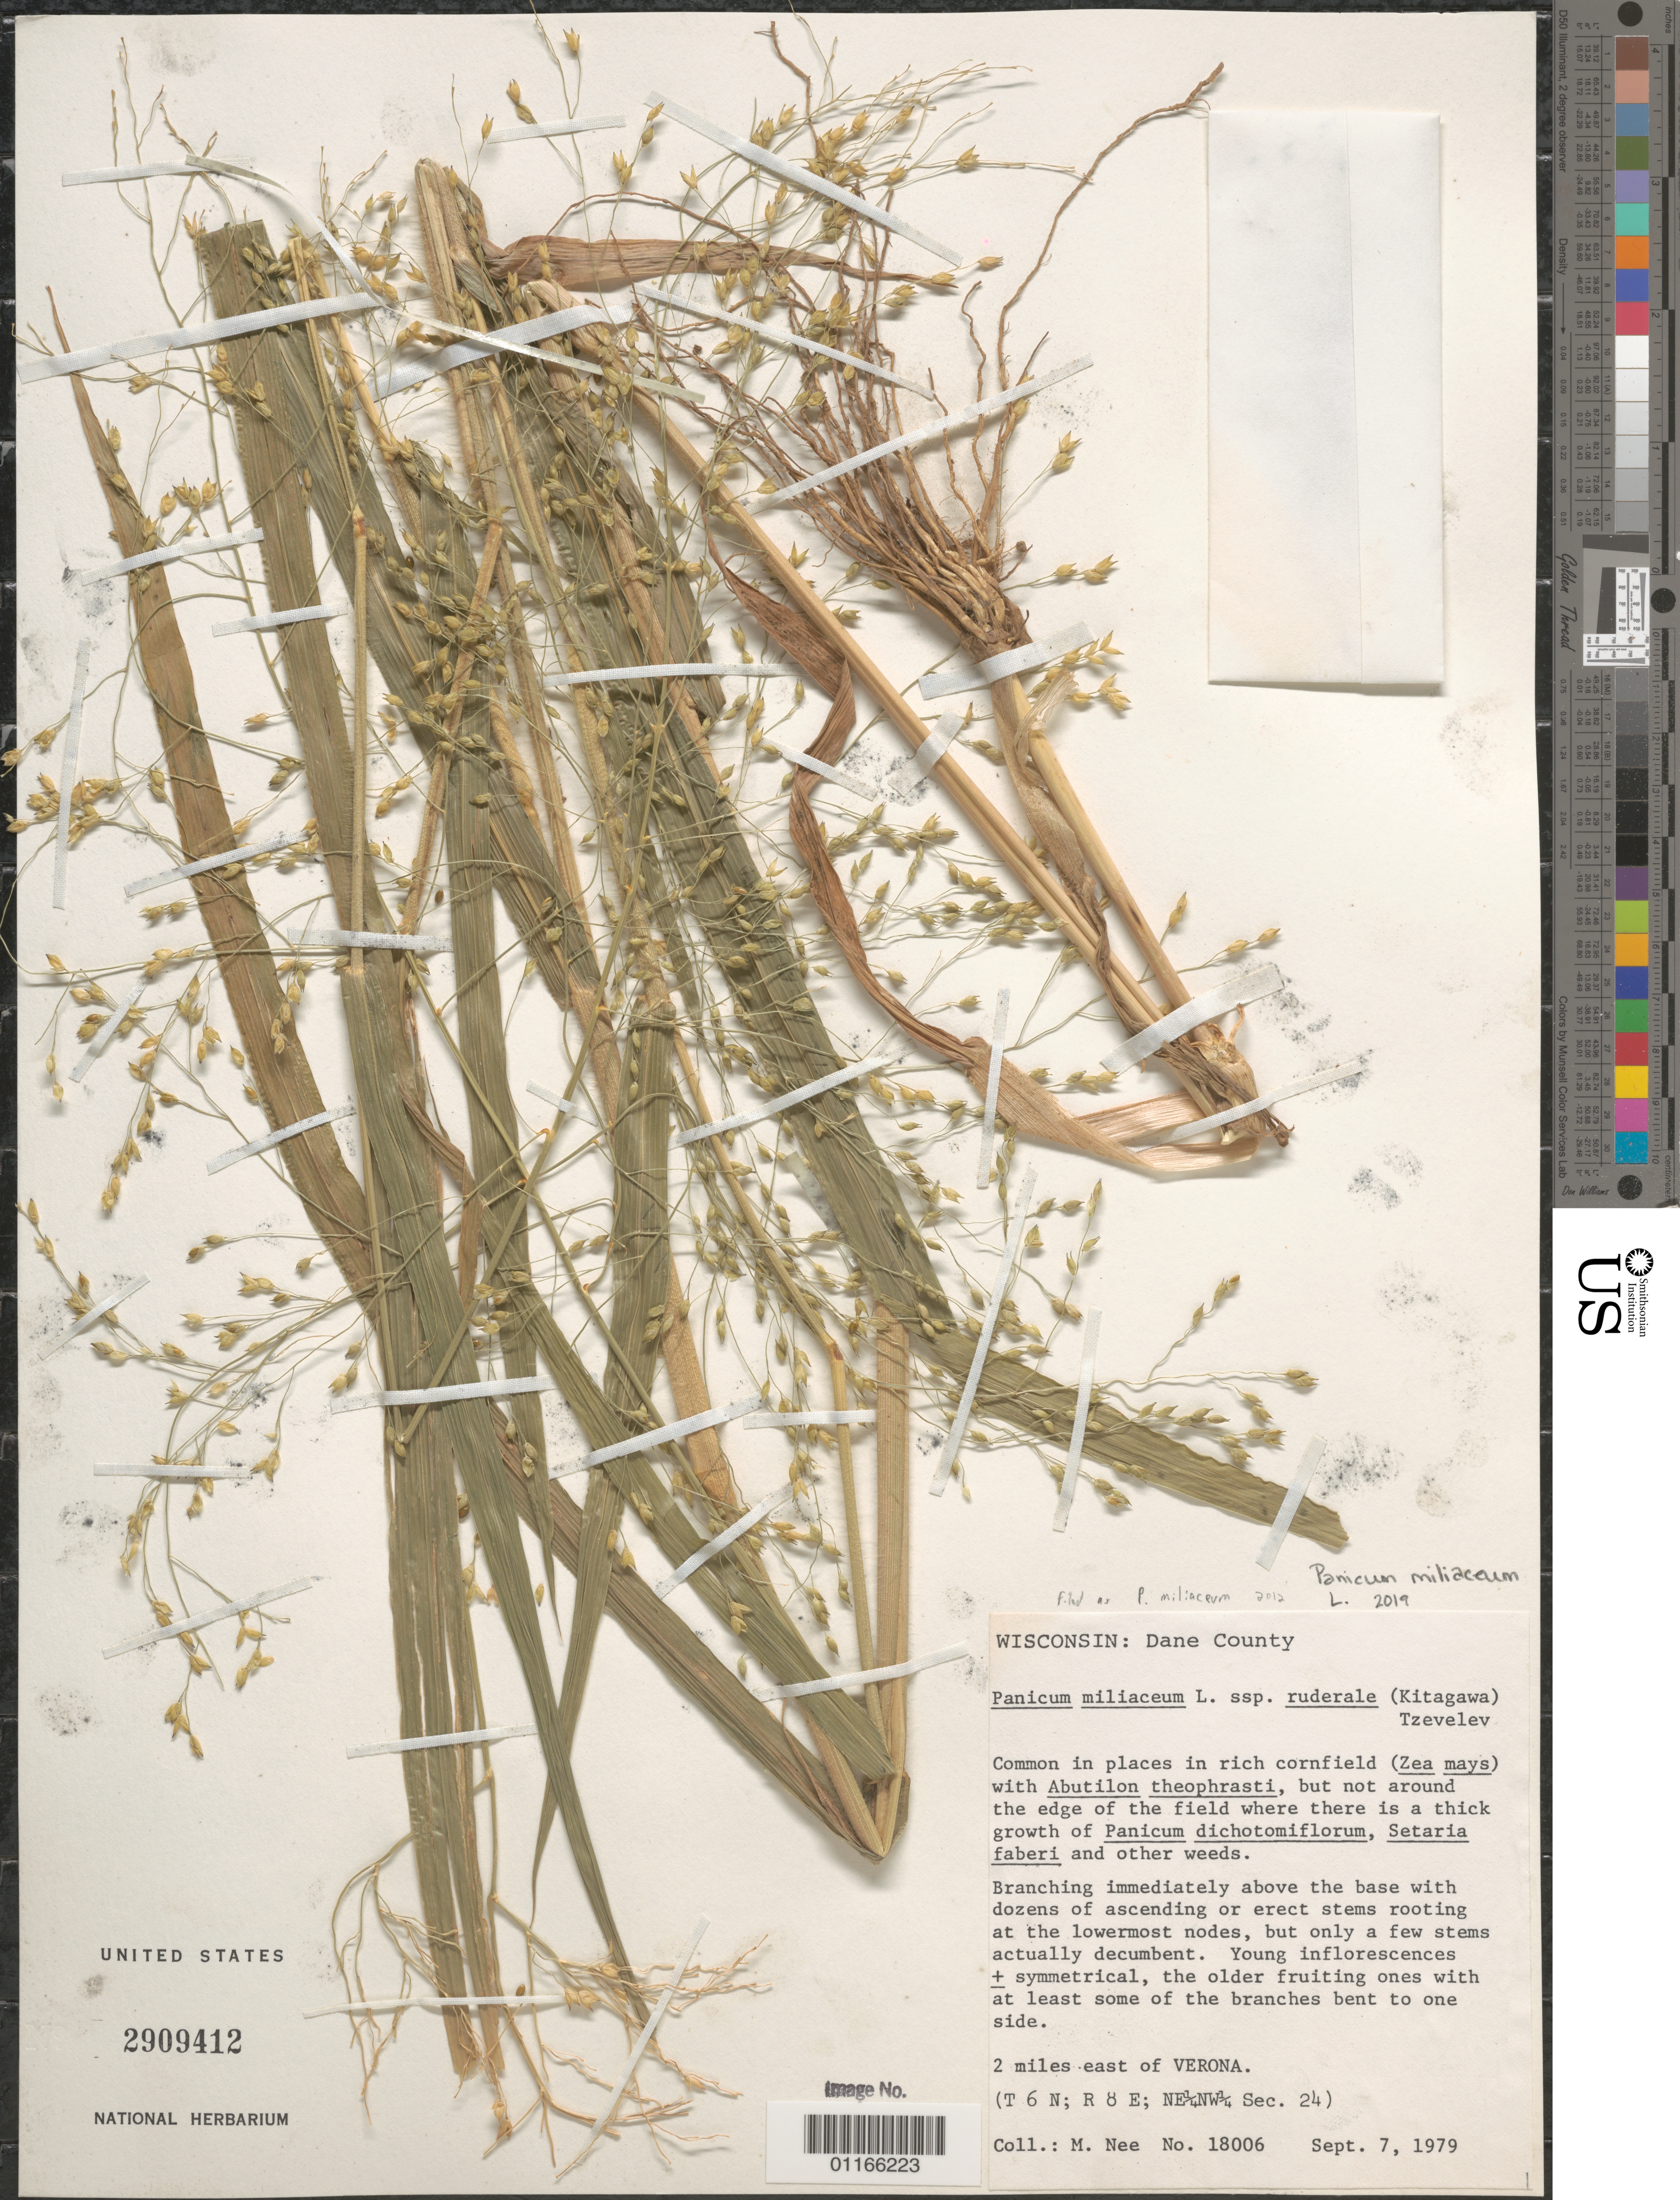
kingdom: Plantae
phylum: Tracheophyta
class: Liliopsida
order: Poales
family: Poaceae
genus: Panicum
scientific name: Panicum miliaceum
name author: L.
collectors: M. Nee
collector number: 18006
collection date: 1979-09-07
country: United States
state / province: Wisconsin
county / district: Dane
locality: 2 miles east of Verona. (T6N; R8E; NE1/4 NW1/4 Sec. 24)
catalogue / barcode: US 2909412